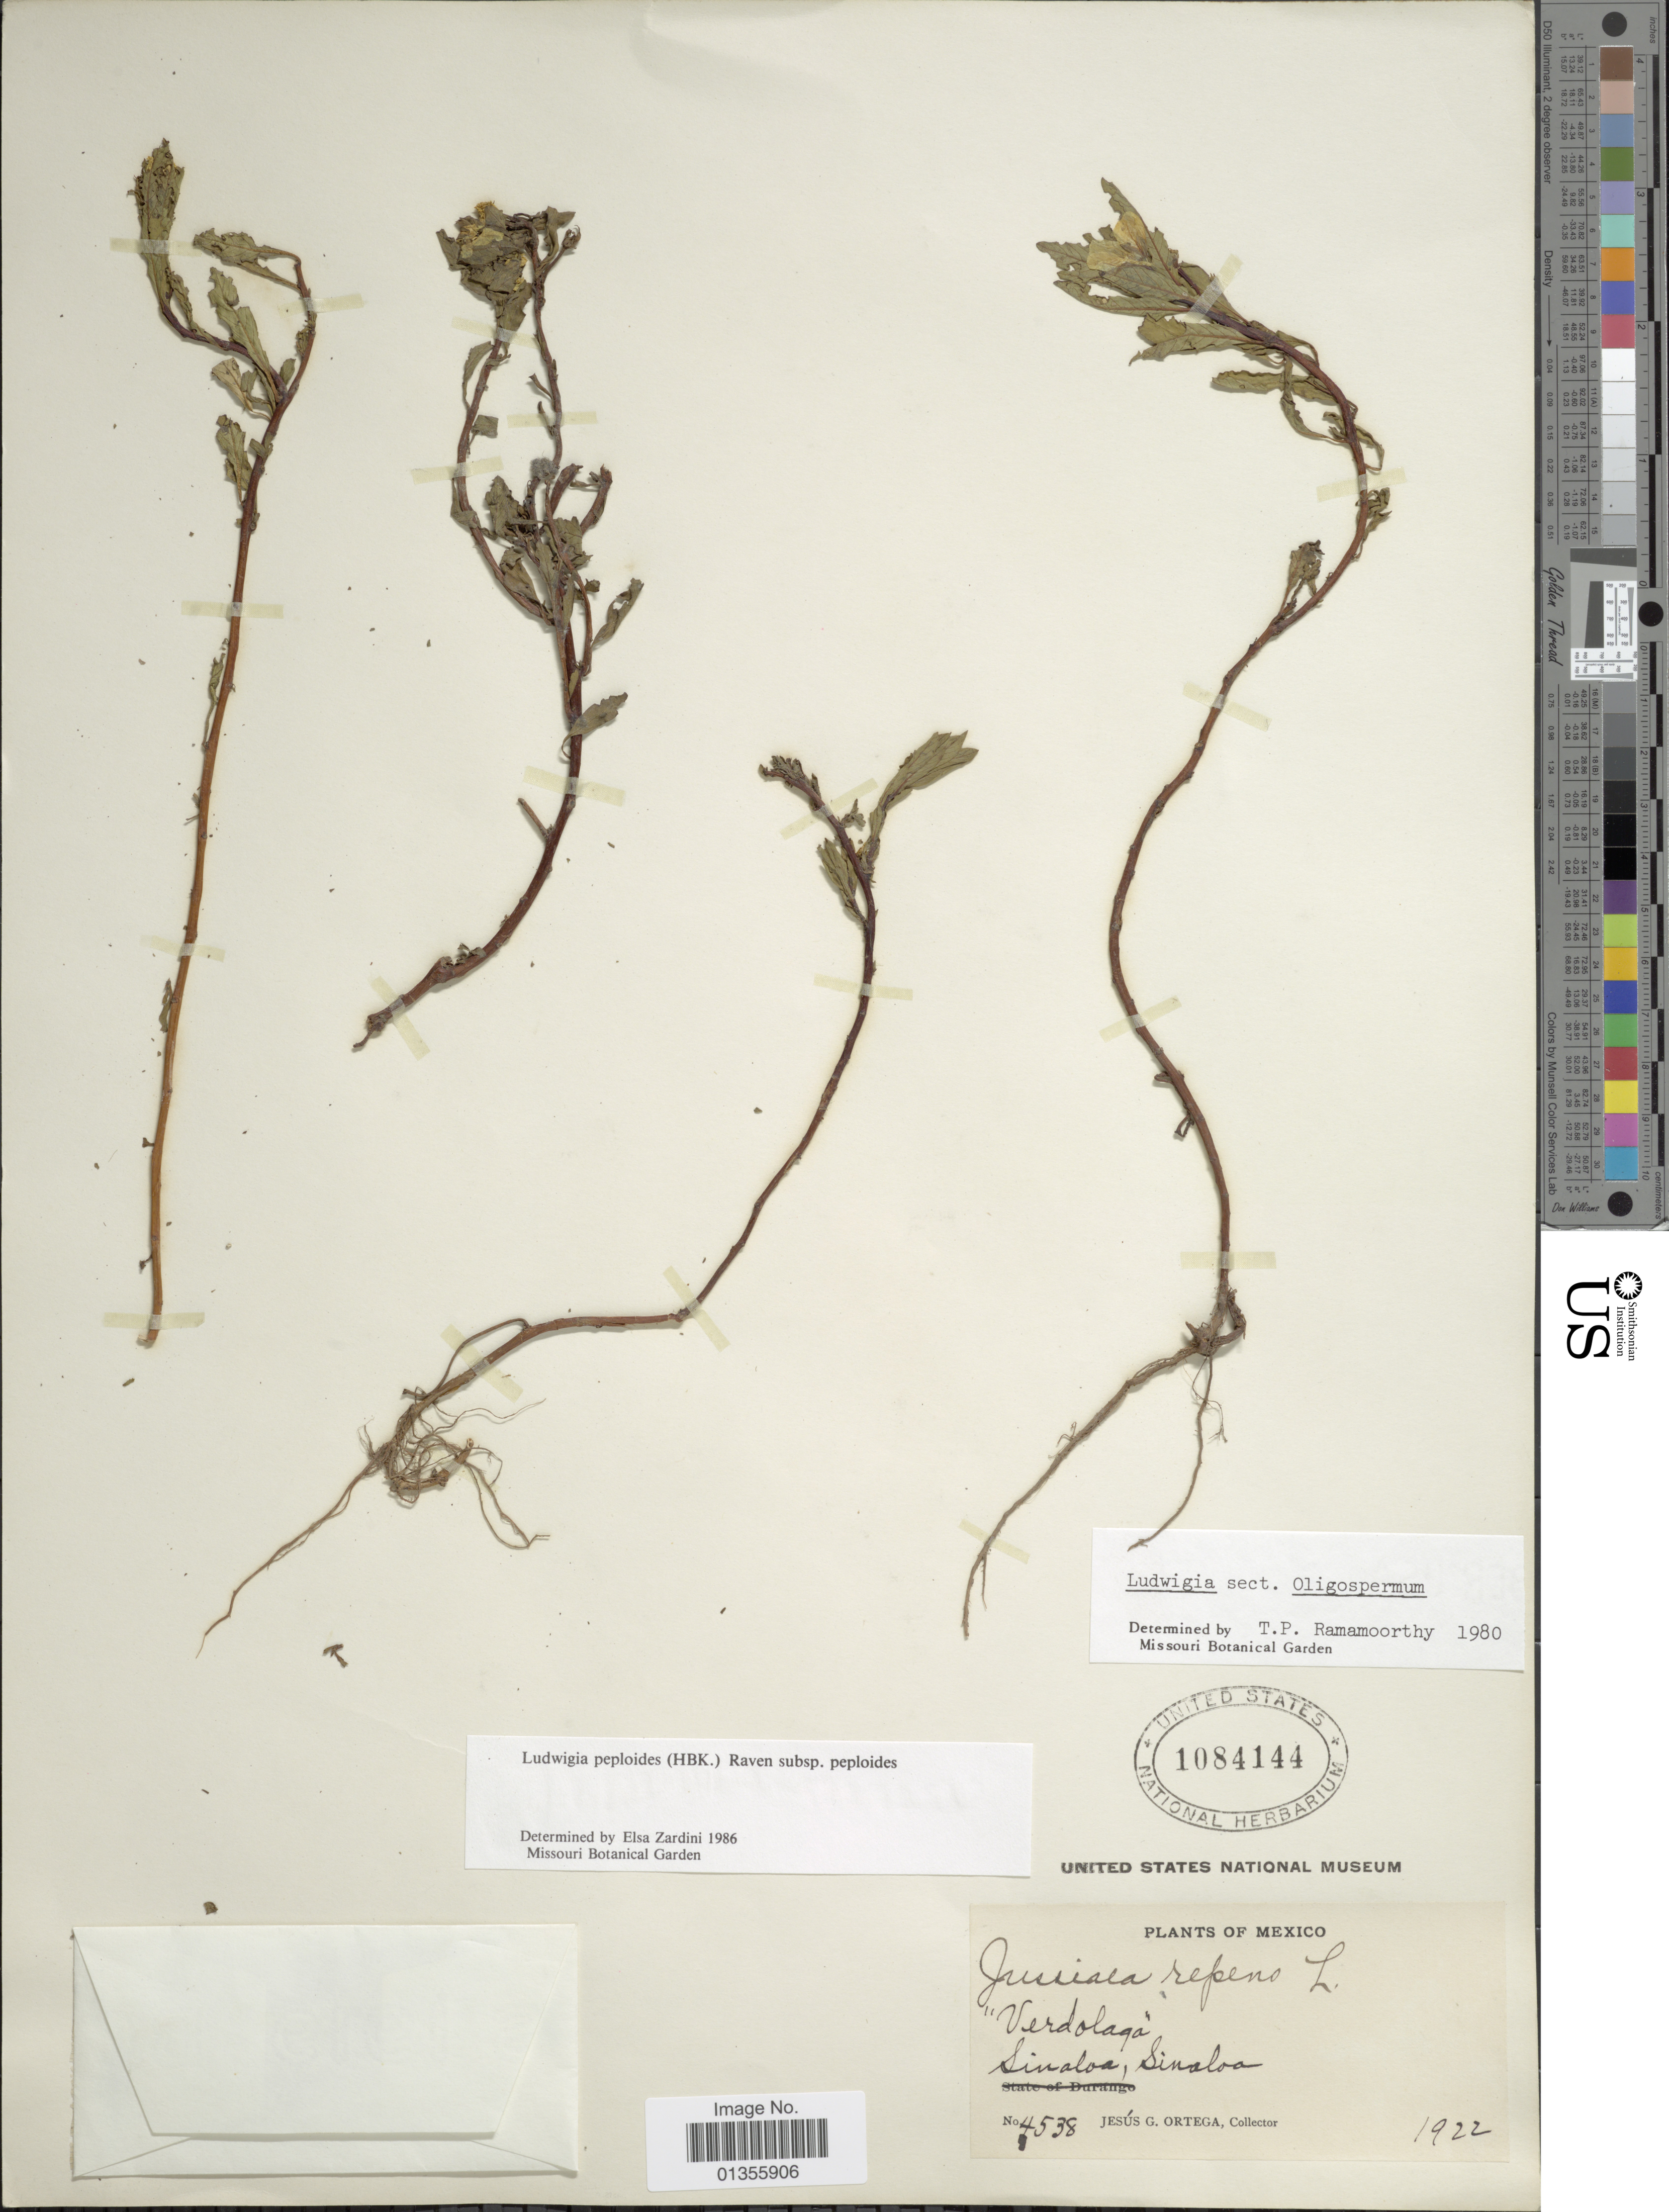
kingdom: Plantae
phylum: Tracheophyta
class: Magnoliopsida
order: Myrtales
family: Onagraceae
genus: Ludwigia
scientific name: Ludwigia peploides subsp. peploides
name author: (Kunth) P.H. Raven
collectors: J. Ortega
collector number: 4538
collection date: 1922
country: Mexico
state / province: Sinaloa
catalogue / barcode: US 1084144